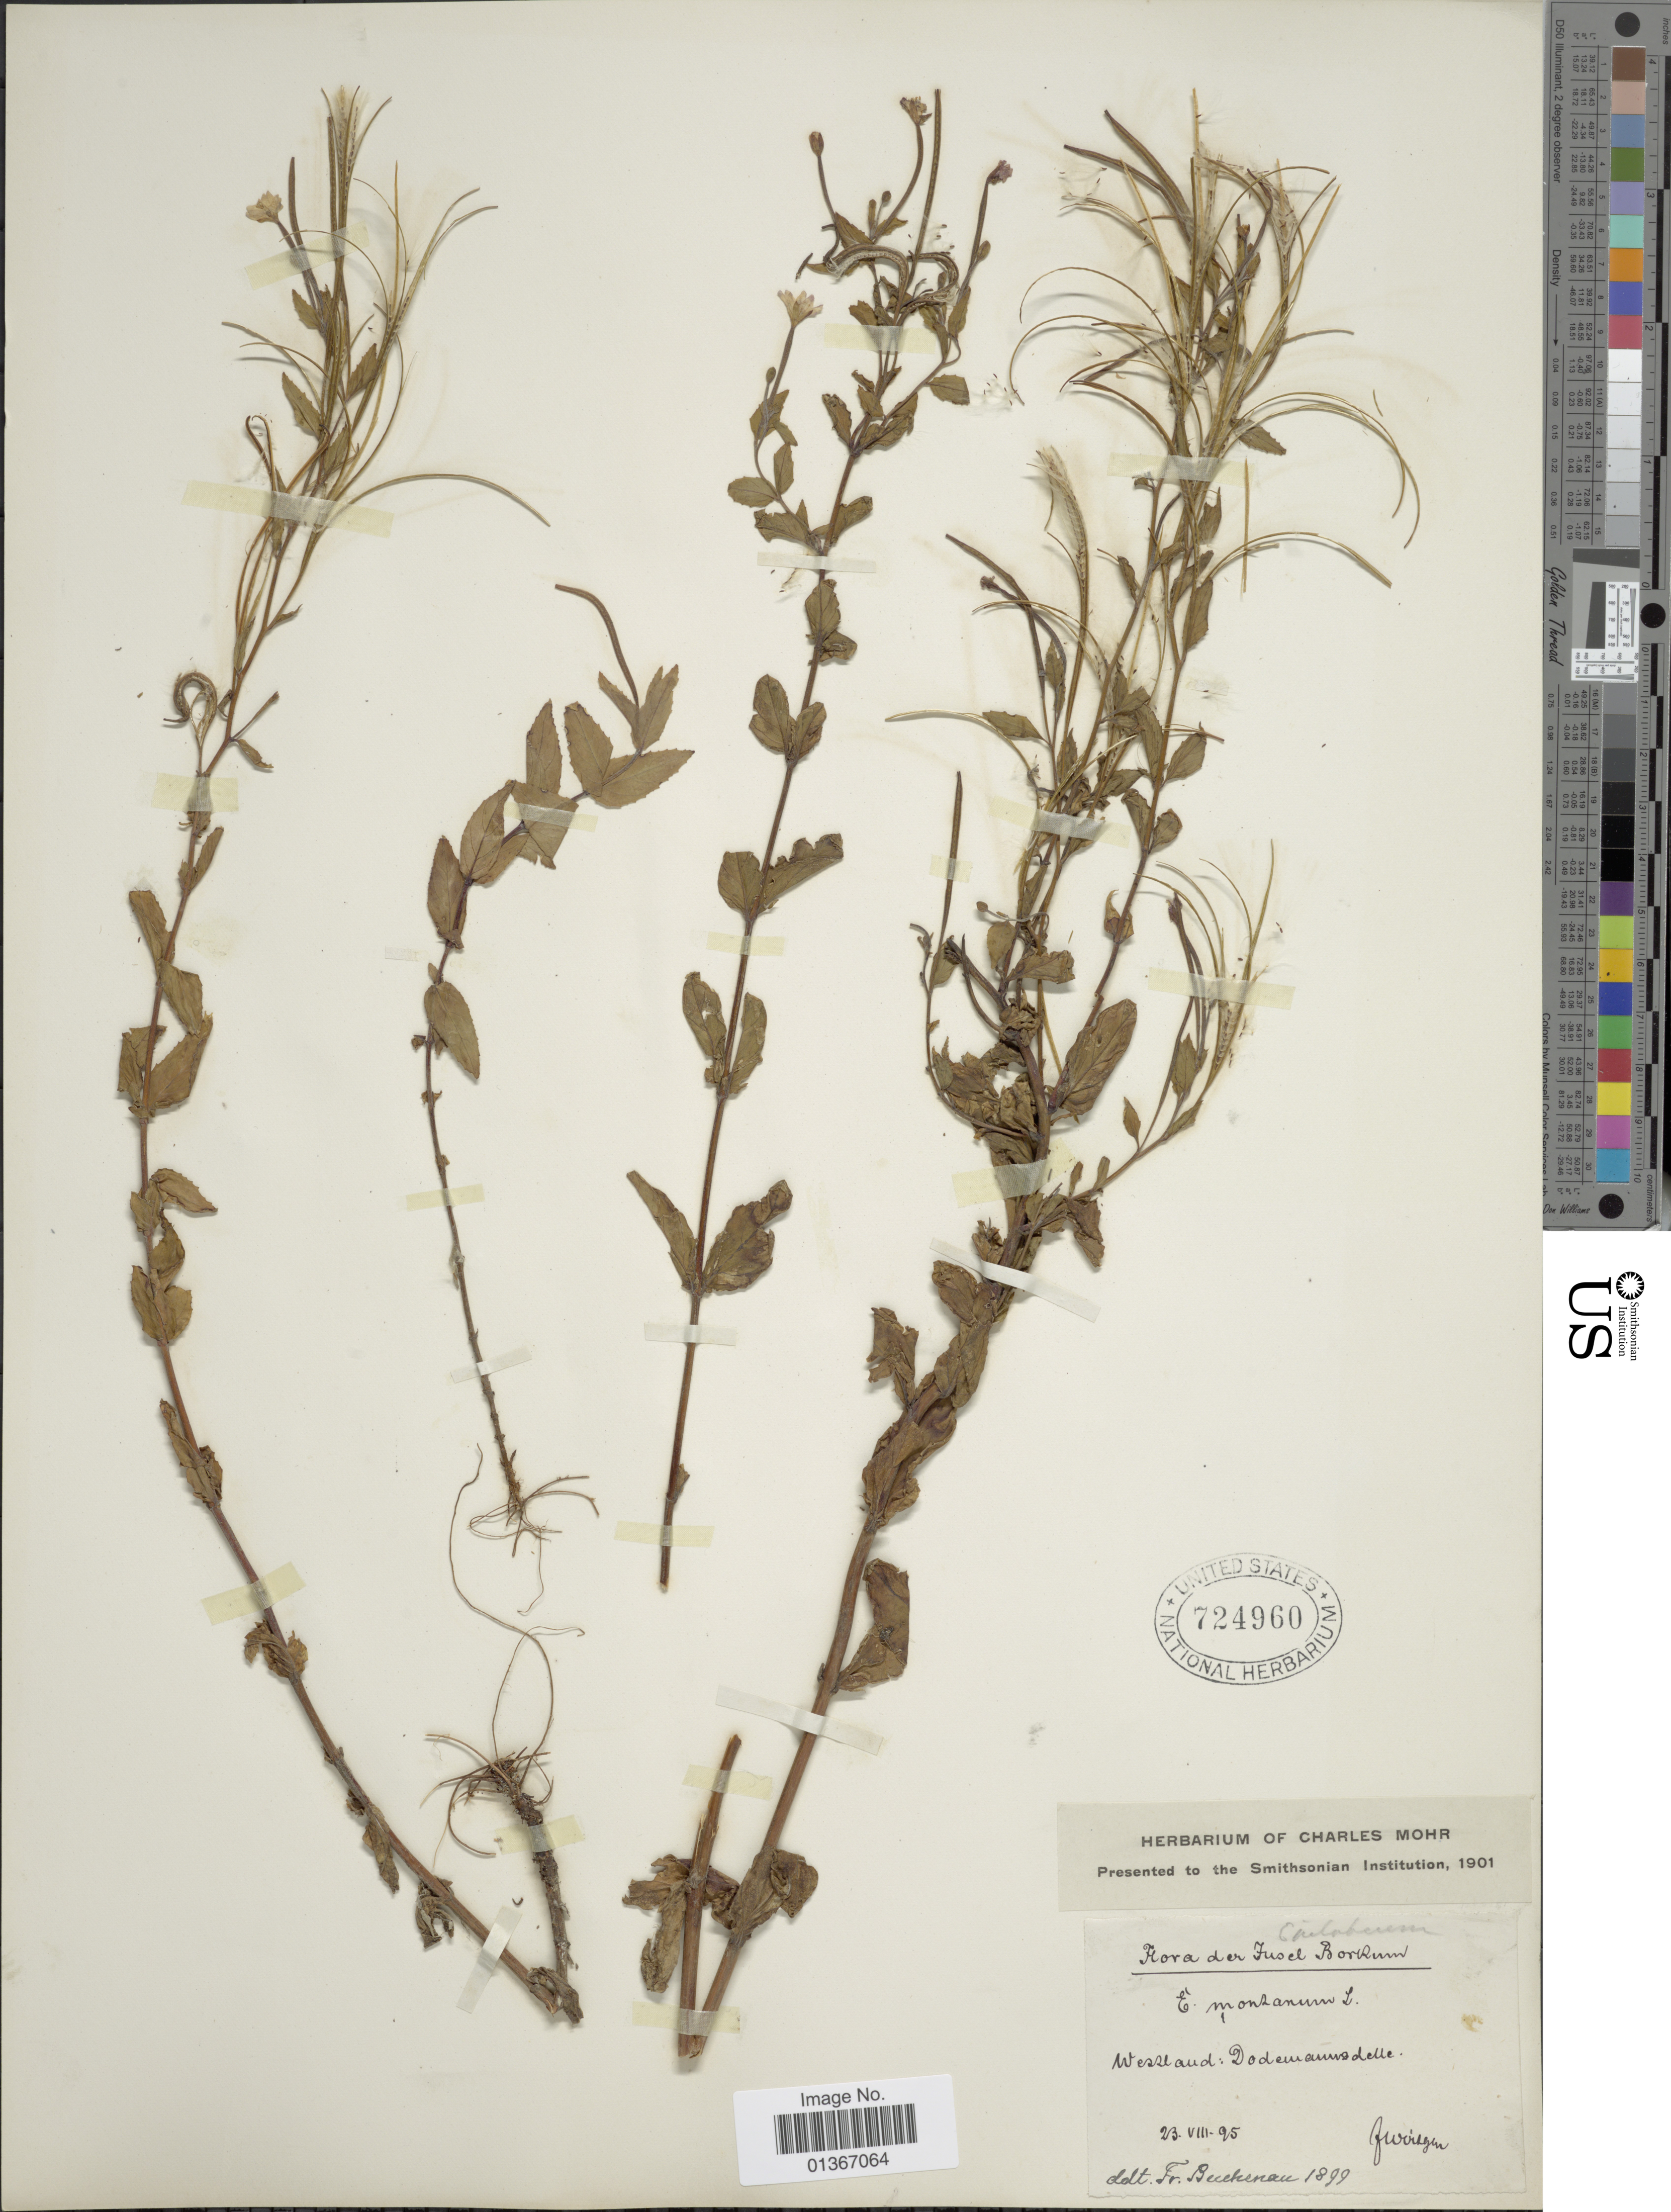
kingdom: Plantae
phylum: Tracheophyta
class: Magnoliopsida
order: Myrtales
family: Onagraceae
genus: Epilobium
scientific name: Epilobium montanum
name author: L.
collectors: F. Wiragen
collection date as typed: Transcribed d/m/y: 23/8/95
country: Germany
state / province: Niedersachsen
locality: Insel Borckum, Wessland: Dodemannsdelle.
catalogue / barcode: US 724960